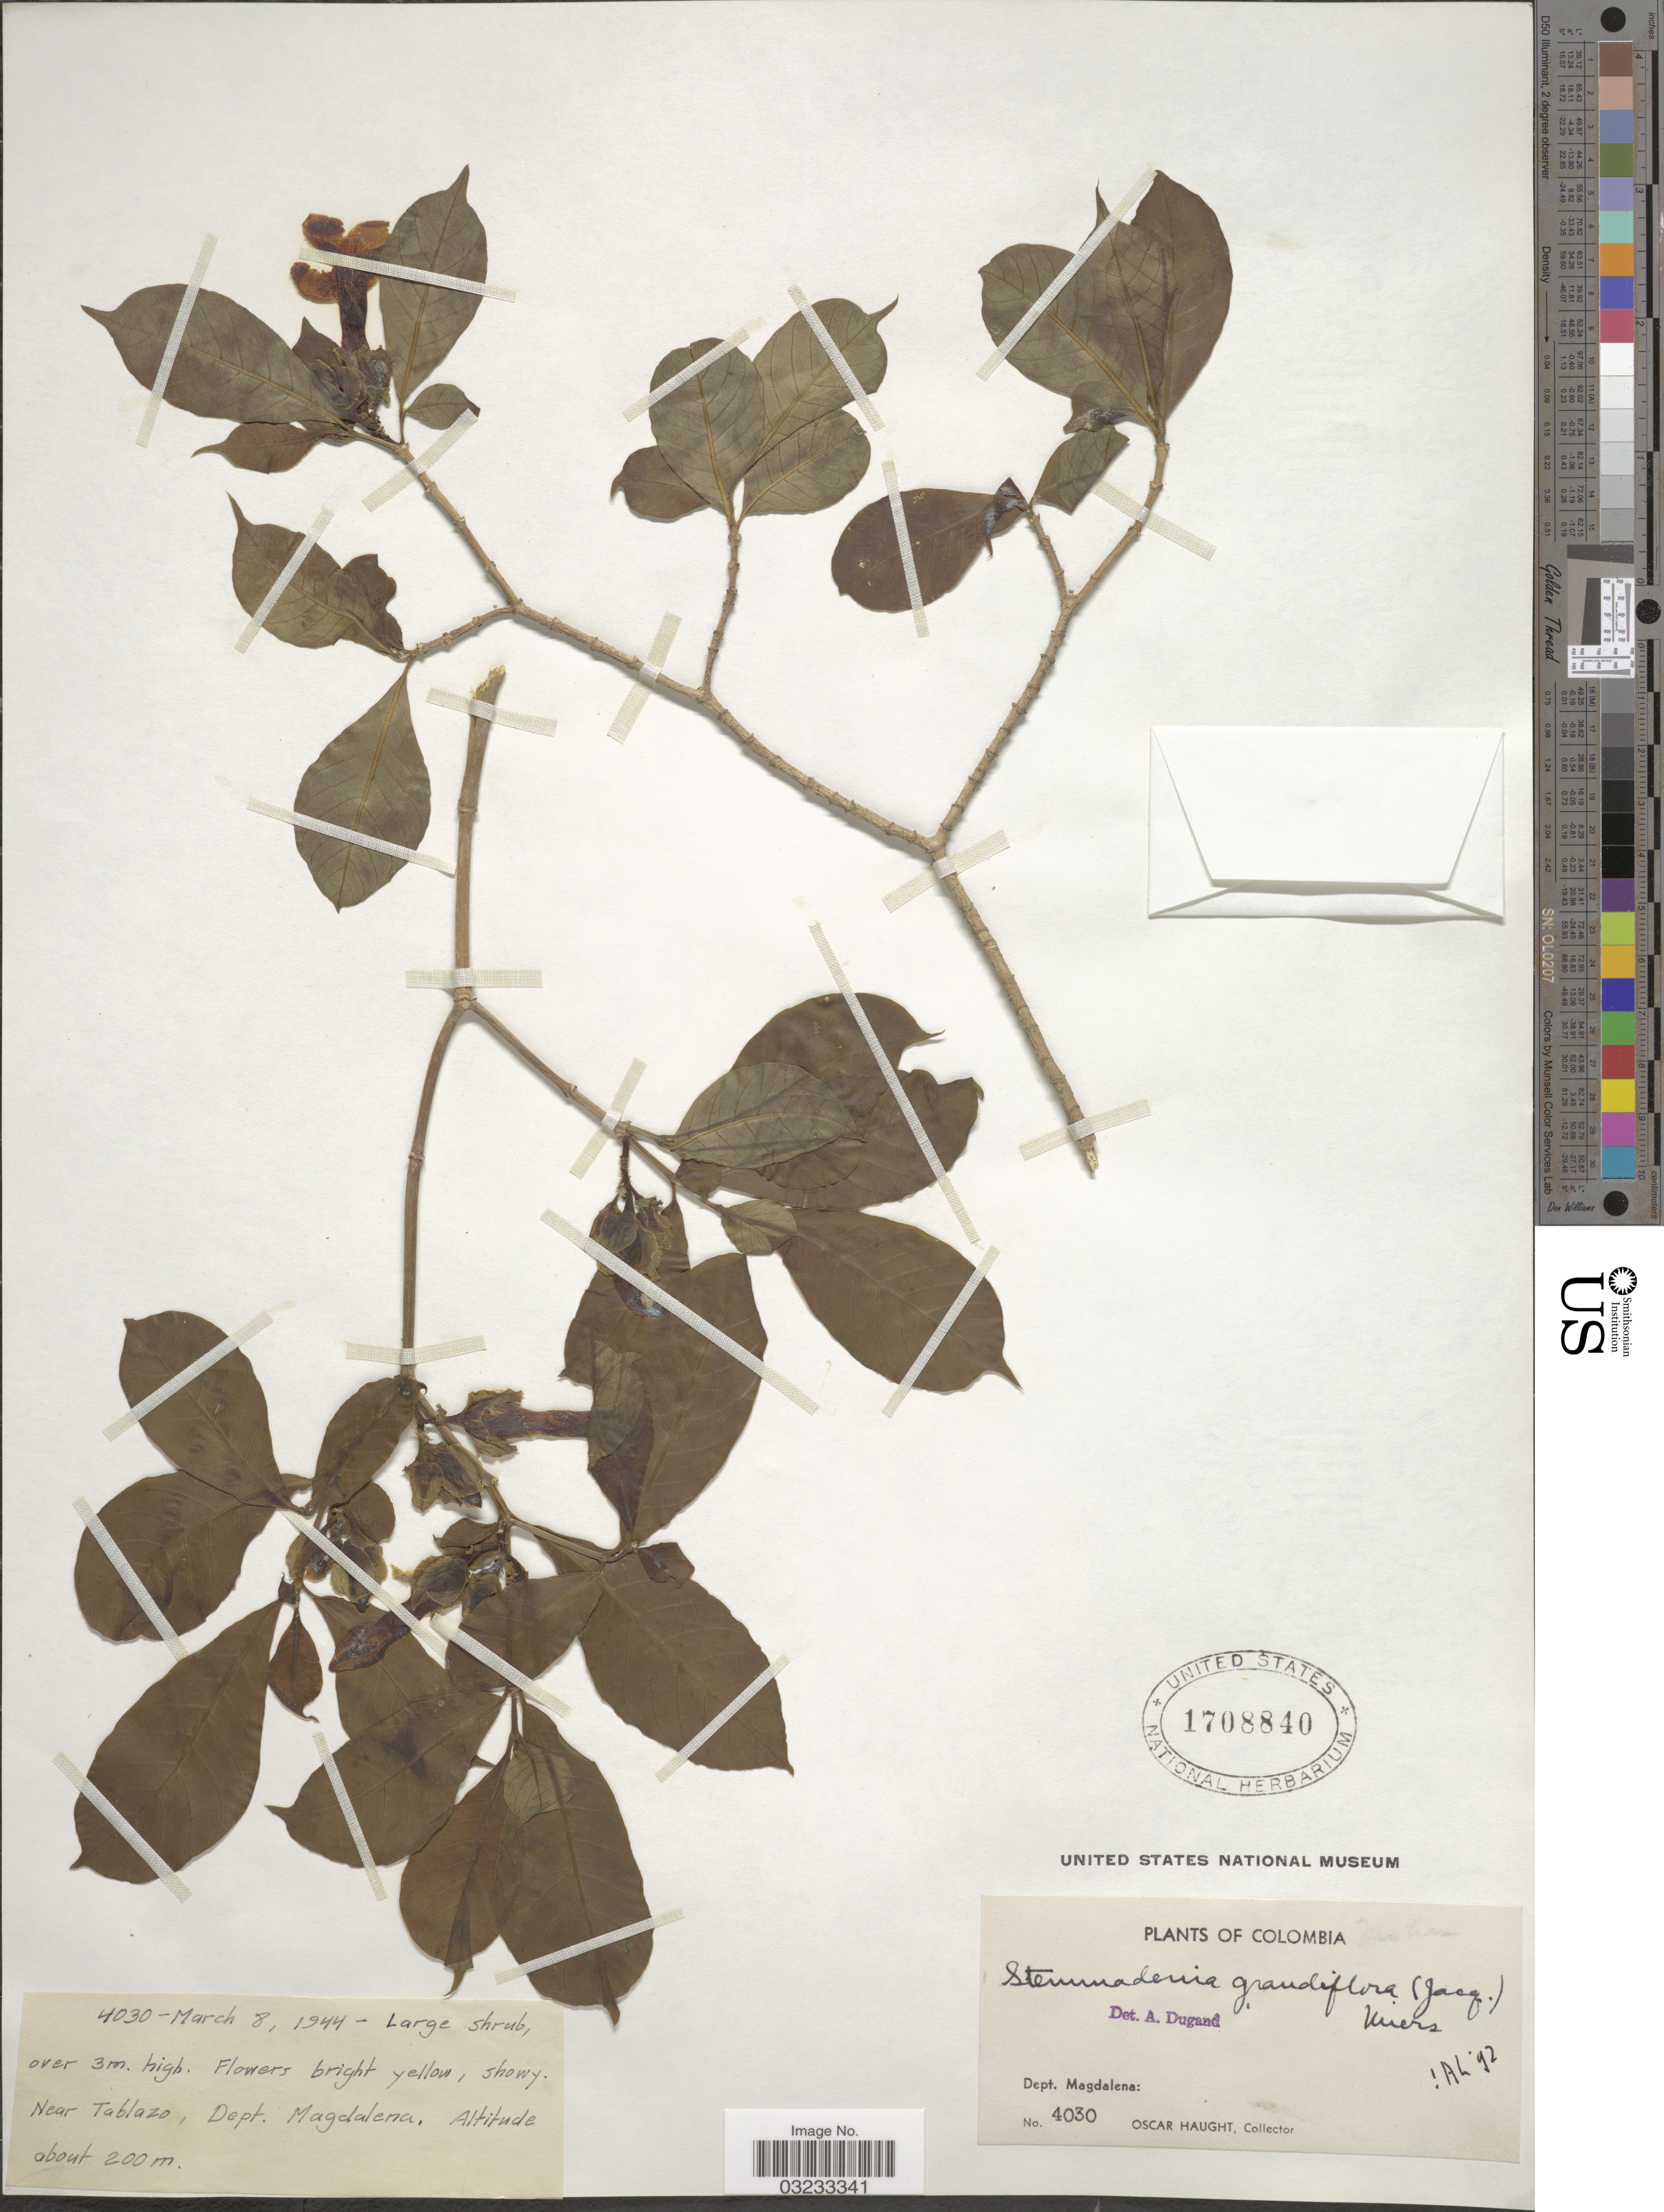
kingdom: Plantae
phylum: Tracheophyta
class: Magnoliopsida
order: Gentianales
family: Apocynaceae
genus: Stemmadenia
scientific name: Stemmadenia grandiflora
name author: (Jacq.) Miers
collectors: O. L. Haught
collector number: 4030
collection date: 1944-03-08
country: Colombia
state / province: Magdalena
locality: Near Tablazo, Dept. Magdalena.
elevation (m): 200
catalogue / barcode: US 1708840